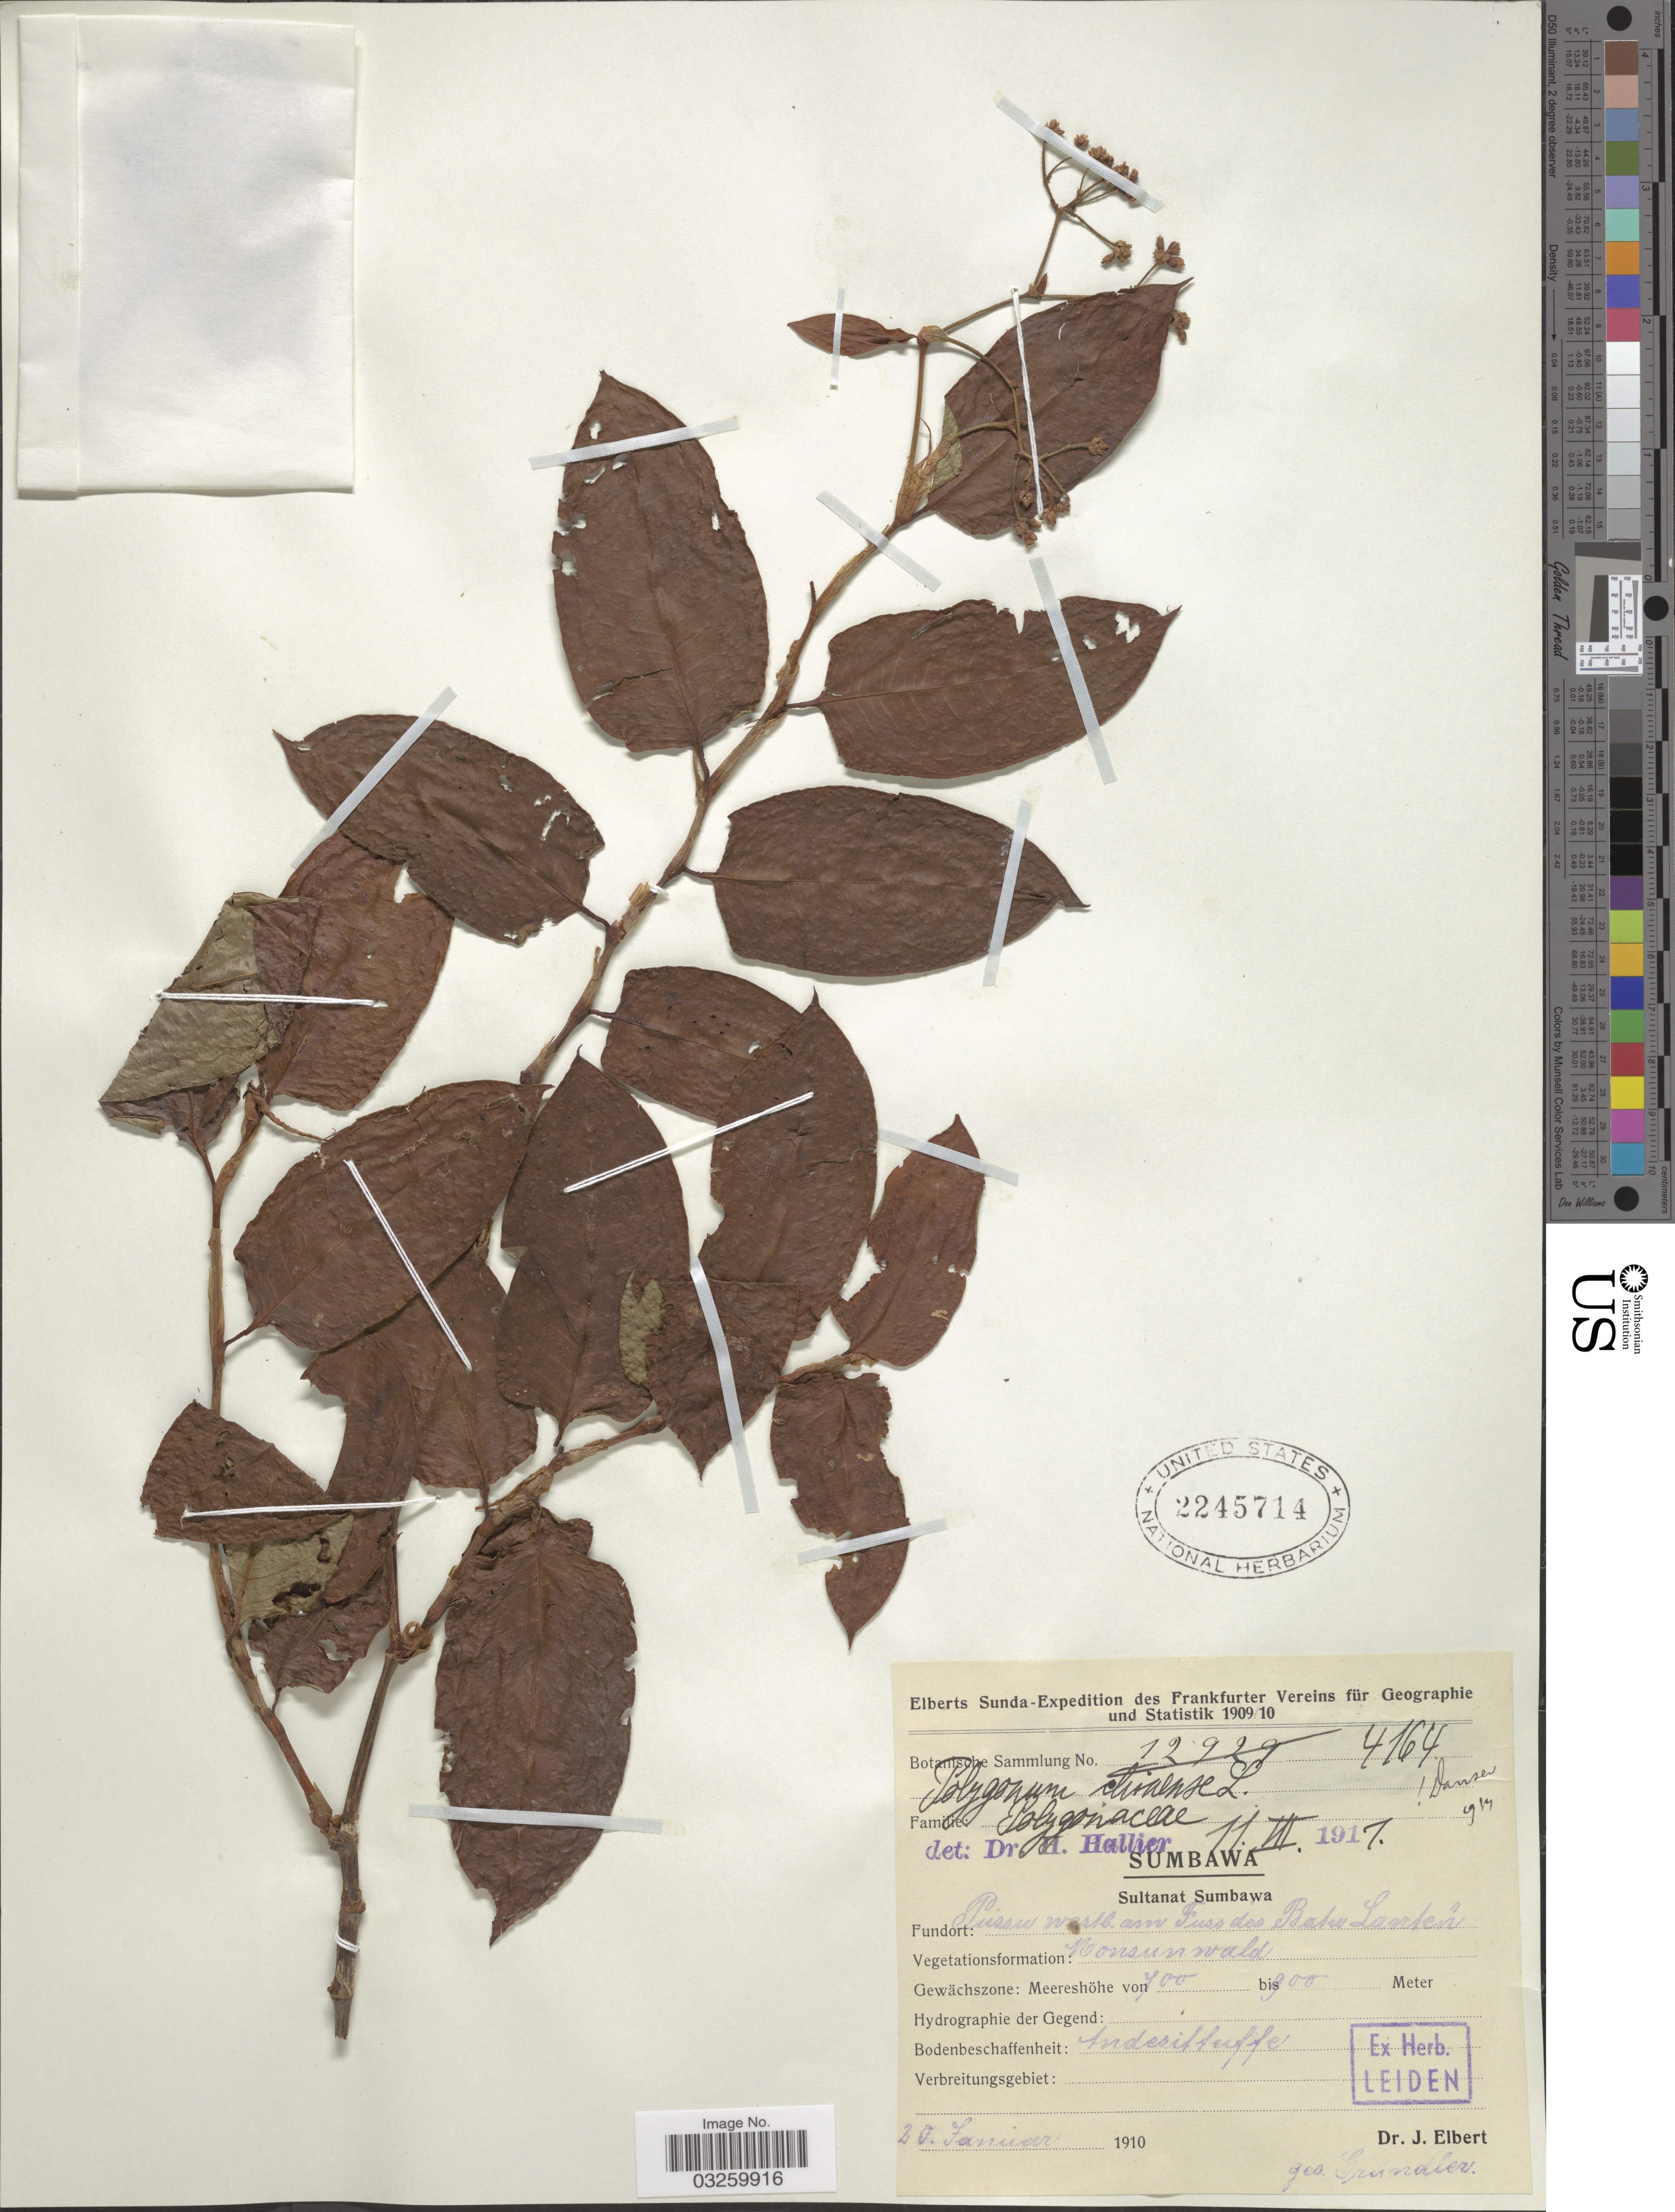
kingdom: Plantae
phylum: Tracheophyta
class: Magnoliopsida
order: Caryophyllales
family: Polygonaceae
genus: Persicaria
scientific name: Persicaria chinensis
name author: (L.) H. Gross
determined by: Wagner, W. L., (BOT), Smithsonian Institution - National Museum of Natural History (UNITED STATES)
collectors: J. Elbert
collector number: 4164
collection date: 1910-01-20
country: Indonesia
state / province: Nusa Tenggara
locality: Sambawa. Sultanat Sumbawa. Pussu westb [interpreted] am Fuss des Batu Lanten.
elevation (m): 700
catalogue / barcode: US 2245714